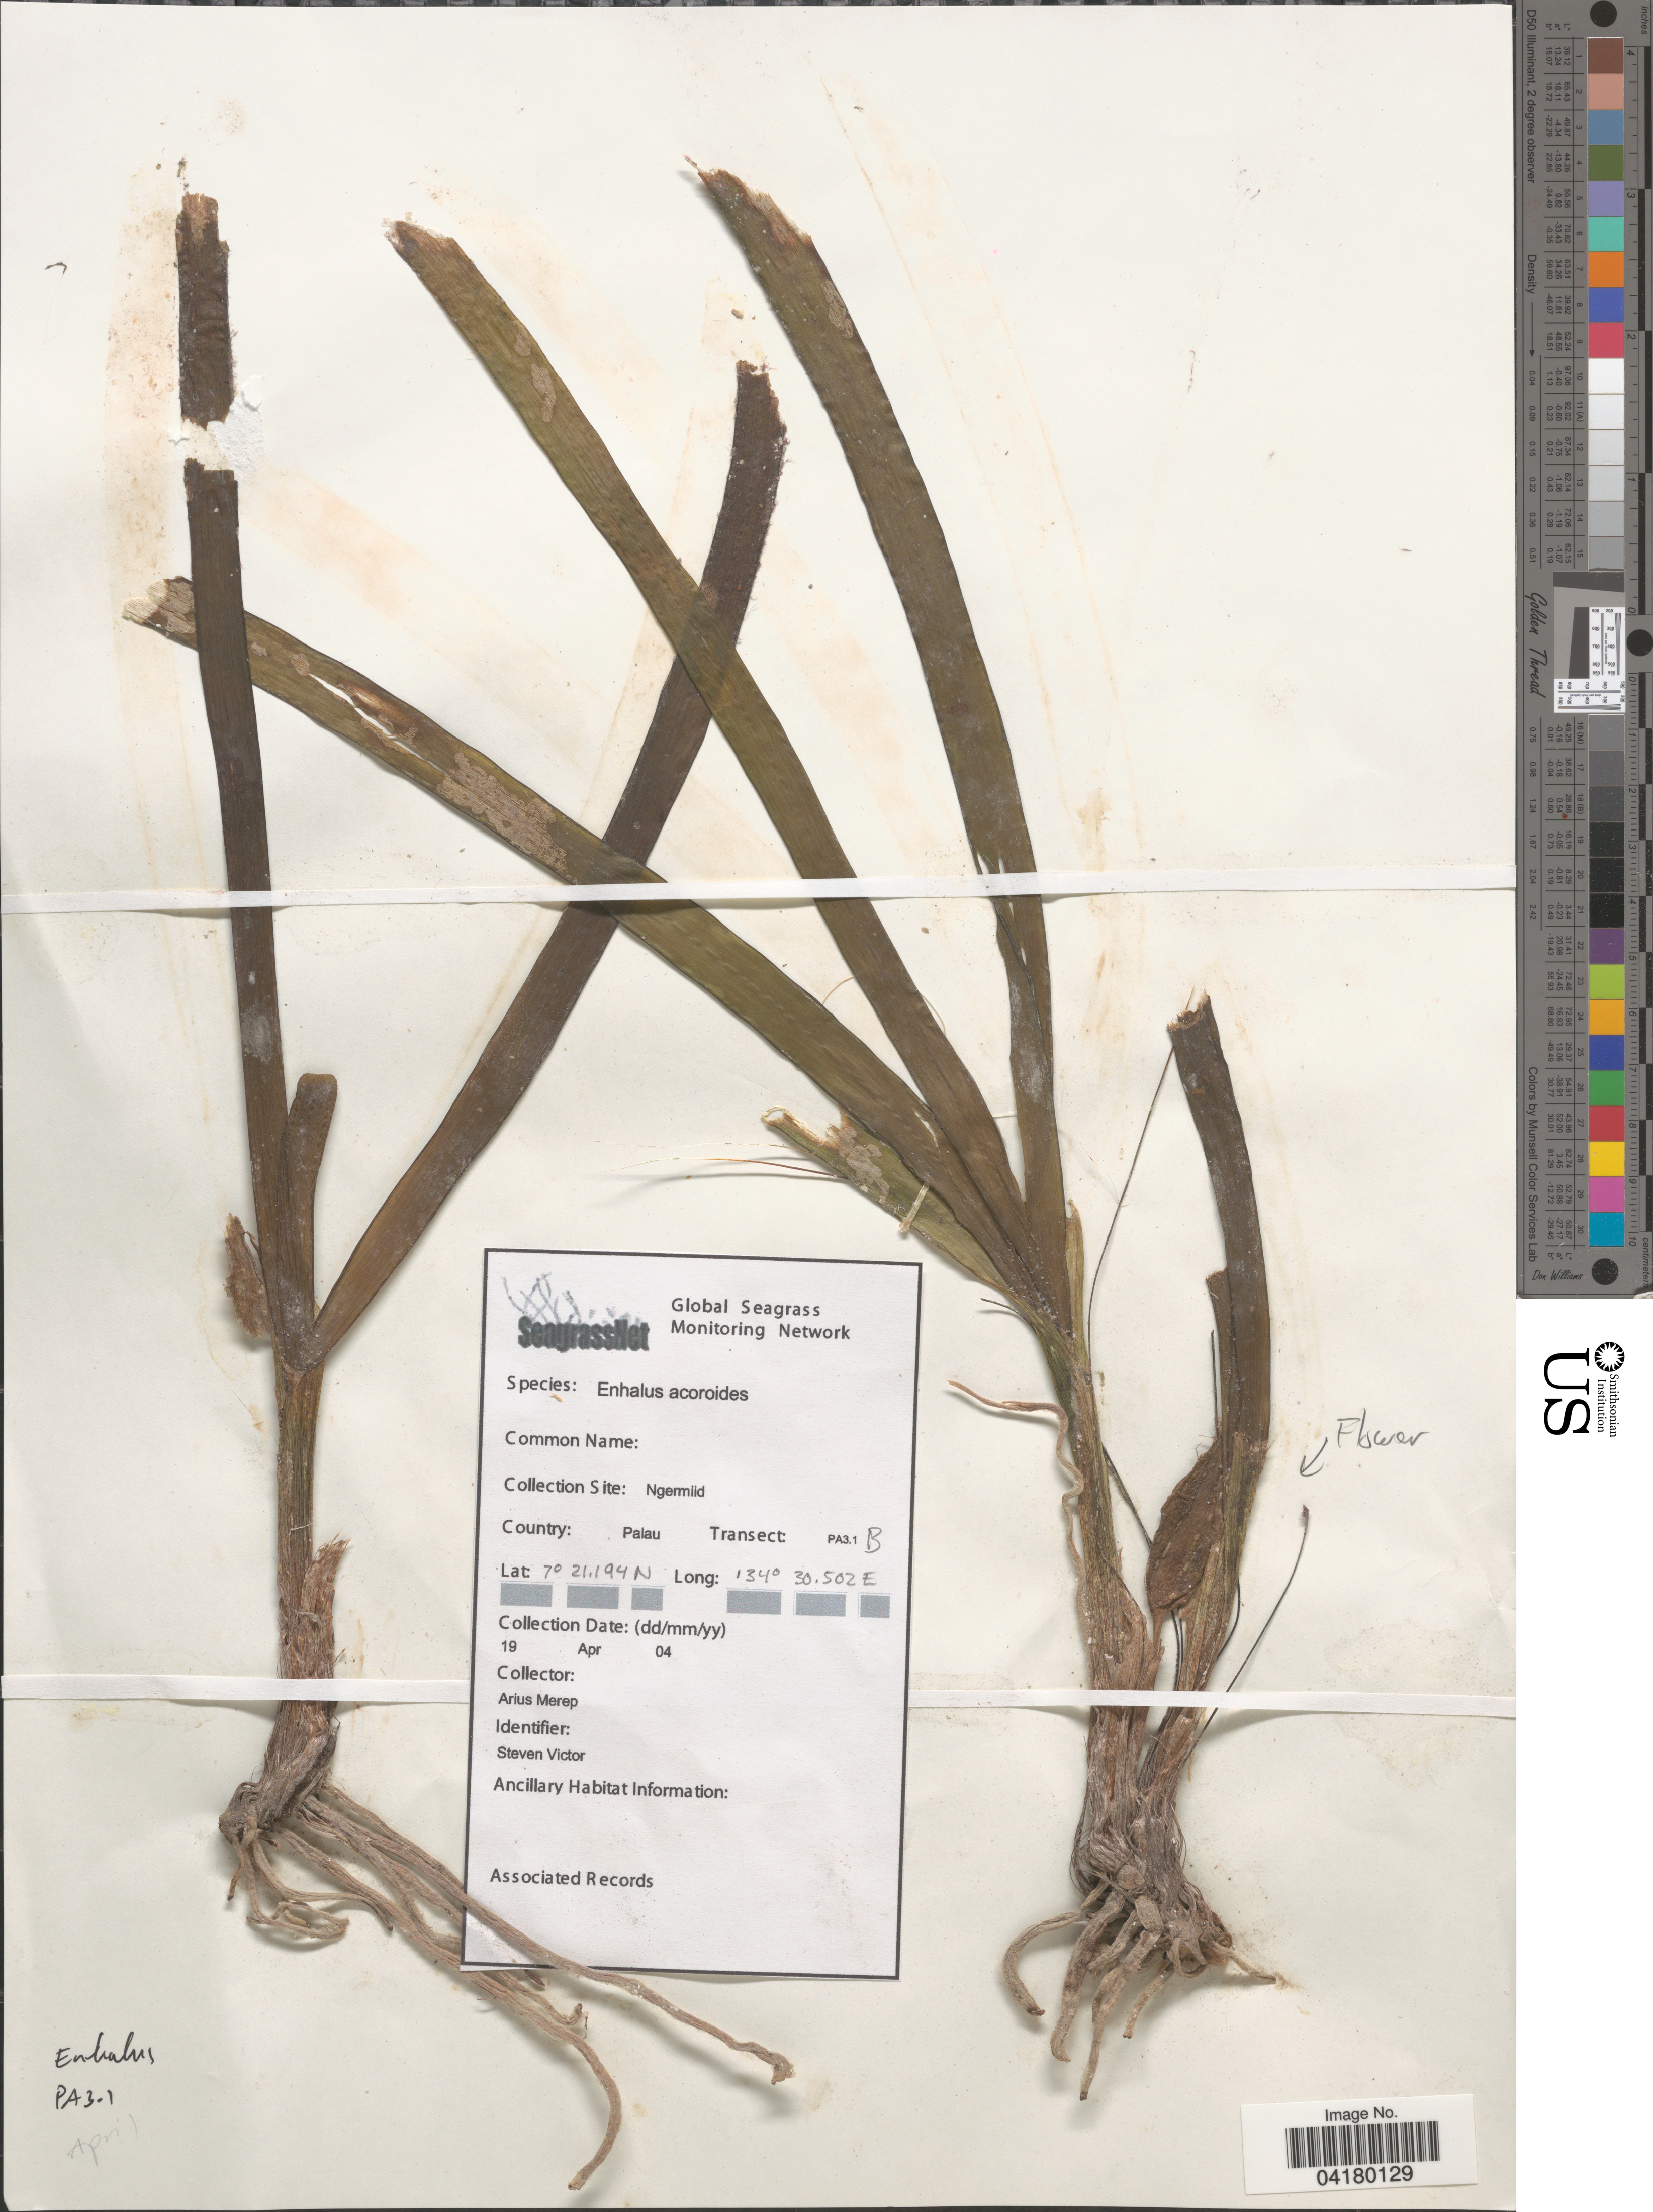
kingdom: Plantae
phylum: Tracheophyta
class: Liliopsida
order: Alismatales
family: Hydrocharitaceae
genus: Enhalus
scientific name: Enhalus acoroides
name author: (L. f.) Royle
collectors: A. Merep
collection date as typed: Transcribed d/m/y: 19/4/4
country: Palau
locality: Collection Site: Ngermiid. Country: Palau. Transect: PA3.1B.